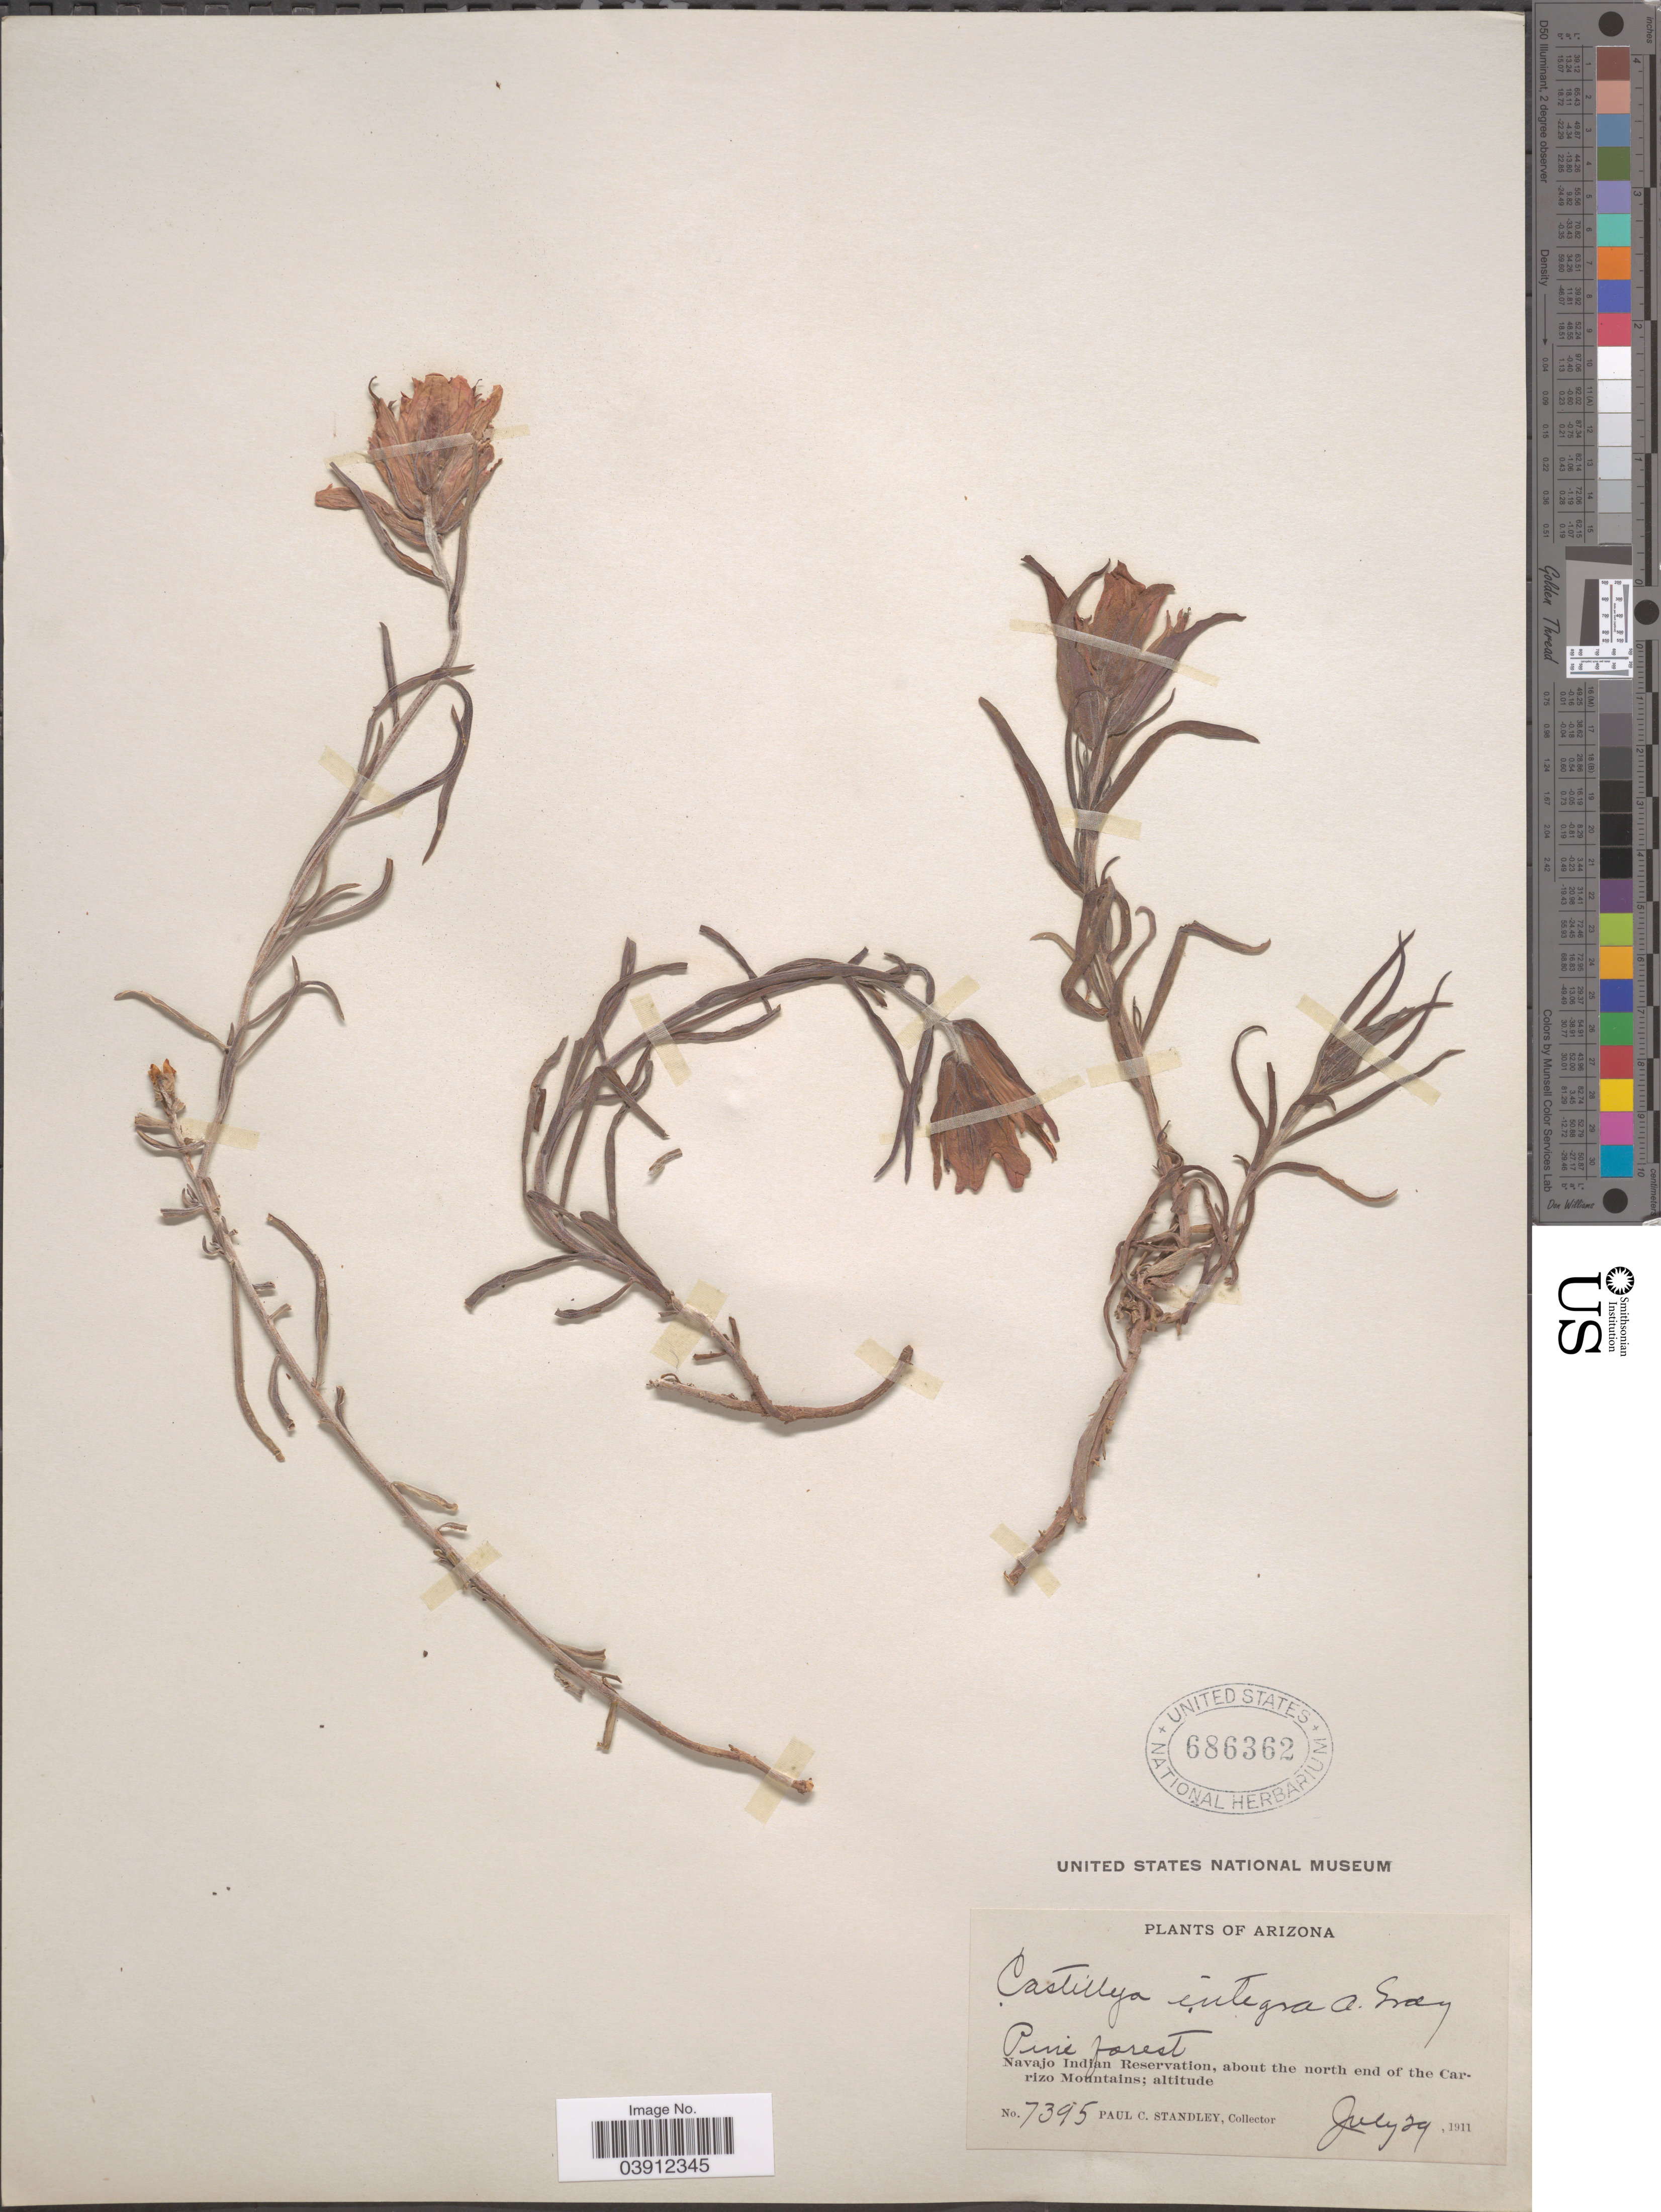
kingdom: Plantae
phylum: Tracheophyta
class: Magnoliopsida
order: Lamiales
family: Orobanchaceae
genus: Castilleja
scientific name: Castilleja integra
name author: A. Gray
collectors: P. C. Standley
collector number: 7395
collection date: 1911-07-29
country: United States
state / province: Arizona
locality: Navajo Indian Reservation, about the north end of the Carrizo Mountains.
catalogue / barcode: US 686362